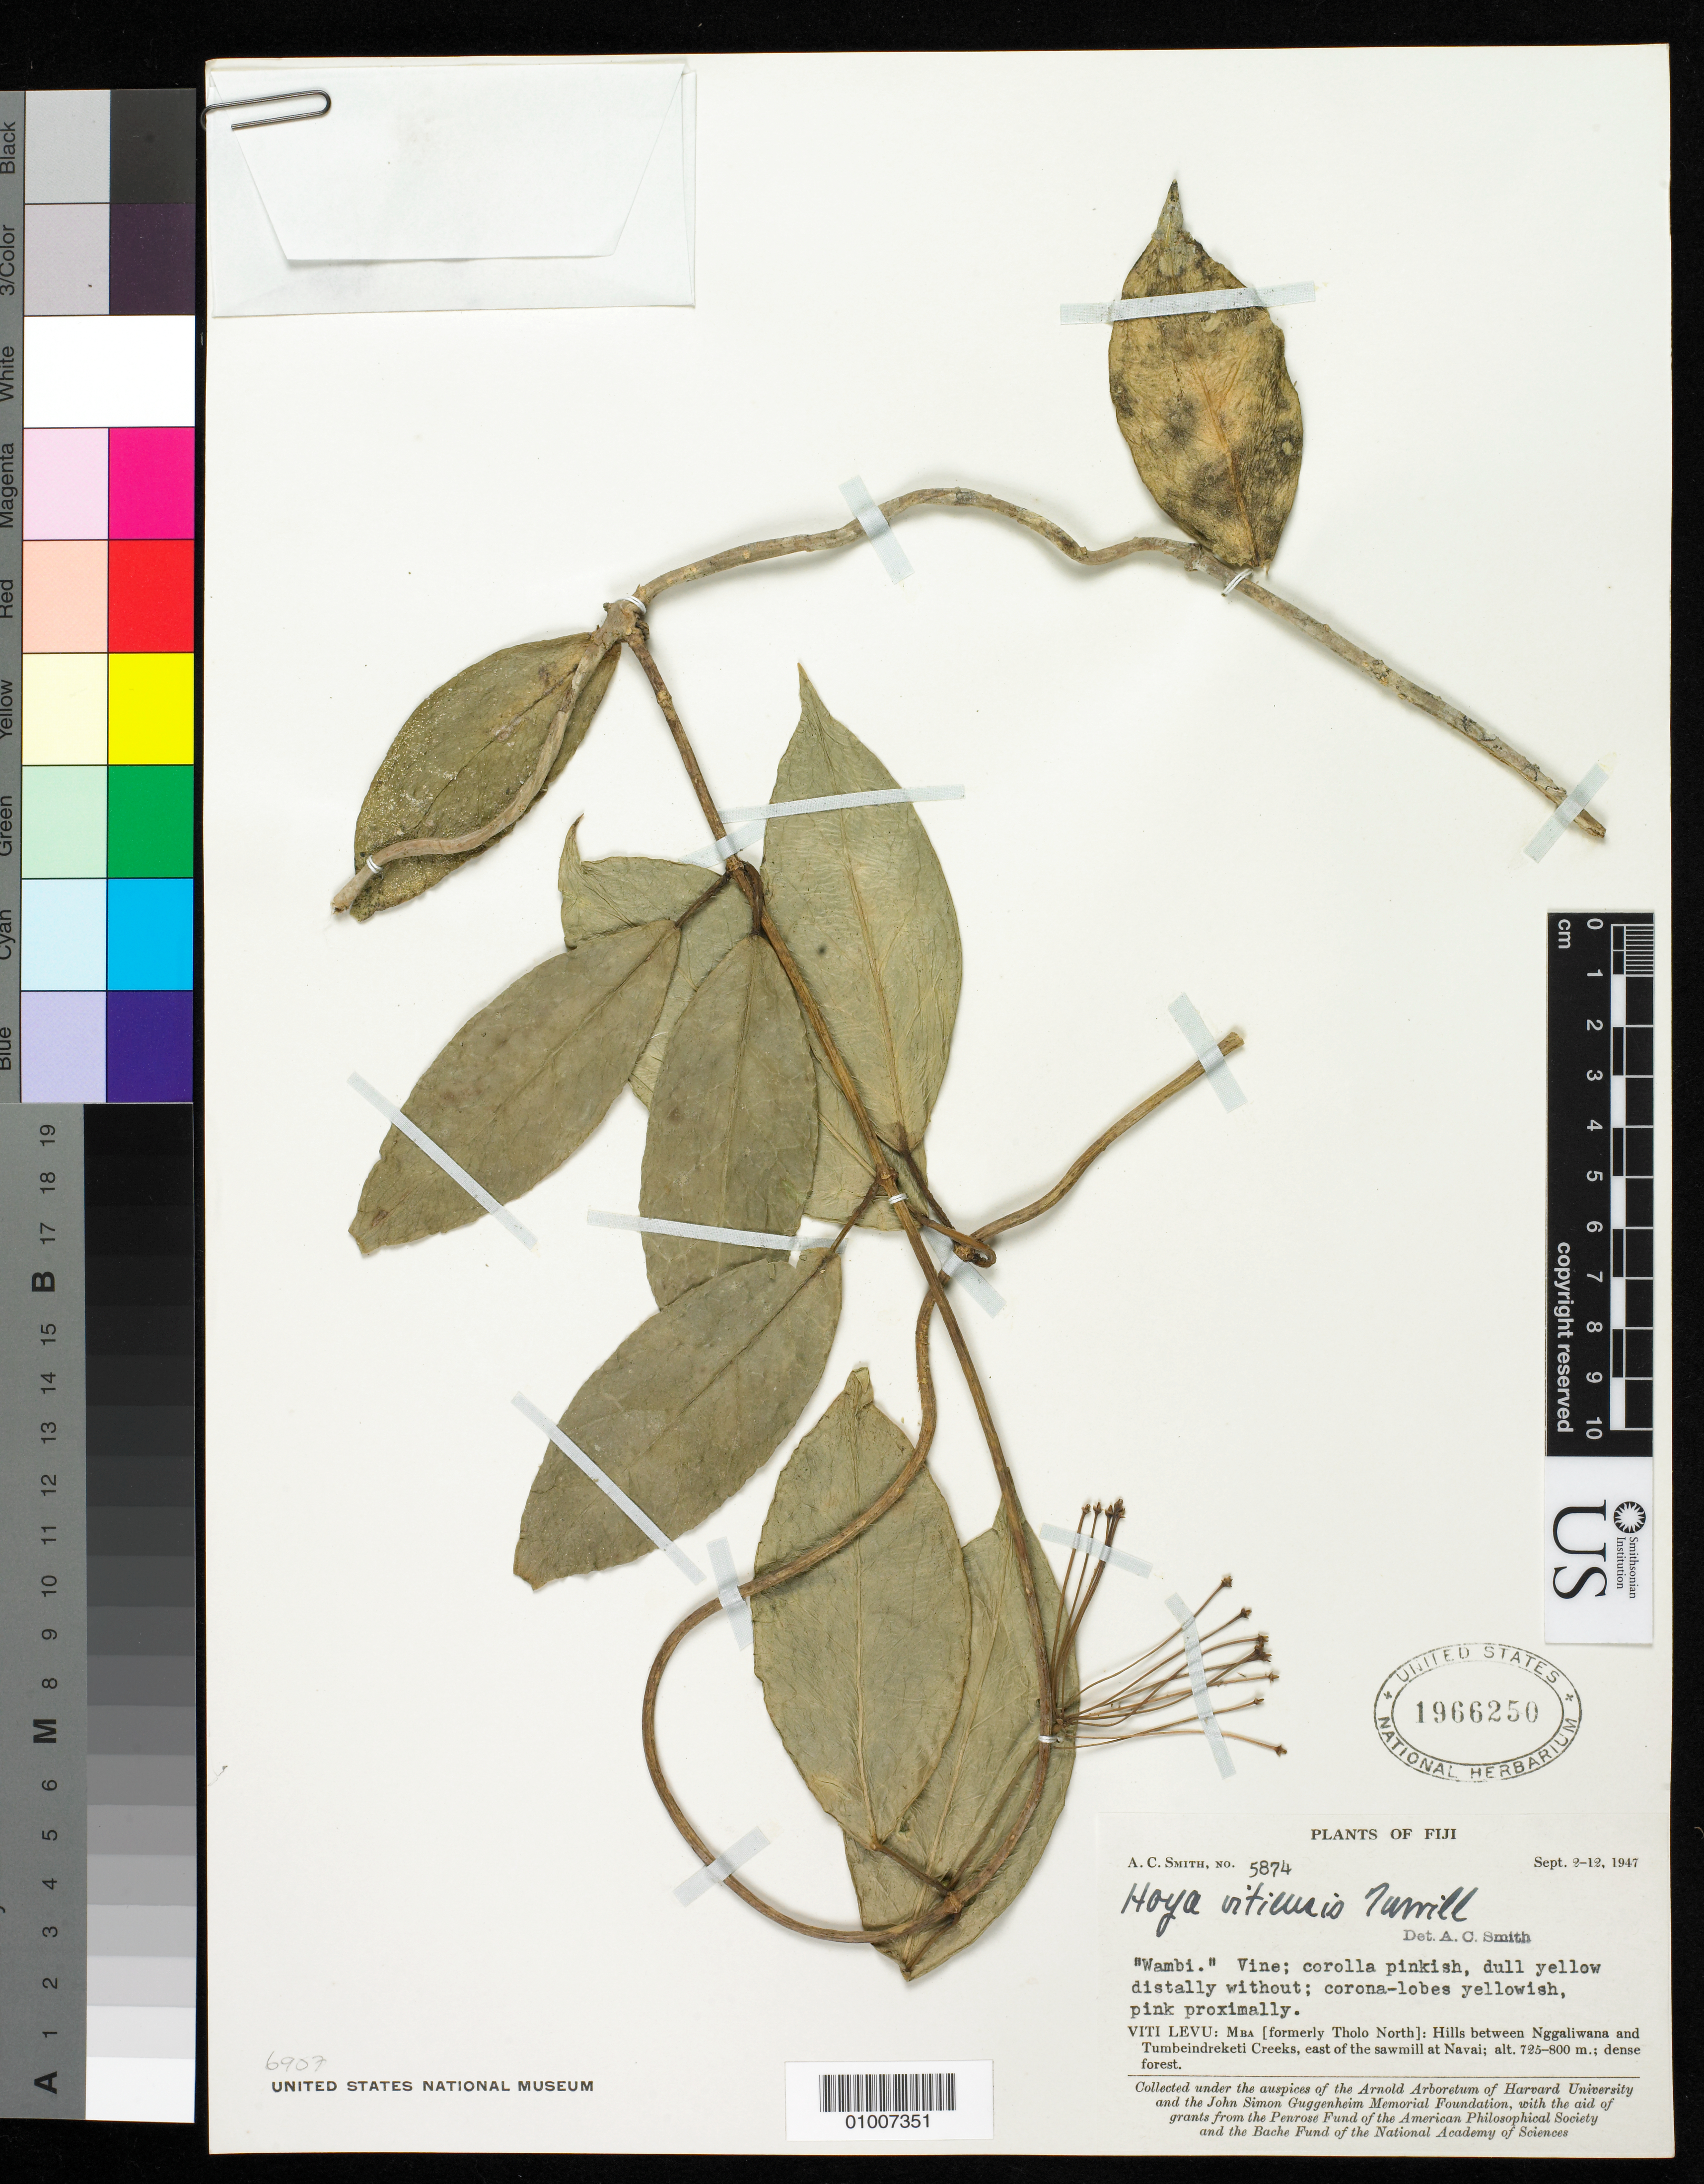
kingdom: Plantae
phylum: Tracheophyta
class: Magnoliopsida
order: Gentianales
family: Apocynaceae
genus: Hoya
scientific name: Hoya vitiensis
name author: Turrill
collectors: A. C. Smith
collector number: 5874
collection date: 1947-09-02/1947-09-12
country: Fiji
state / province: Mba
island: Viti Levu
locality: Hills between Nggaliwana and Tumbeindreketi Creeks, E of the sawmill at Navai, Mba (formerly Tholo North)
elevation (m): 725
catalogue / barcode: US 1966250